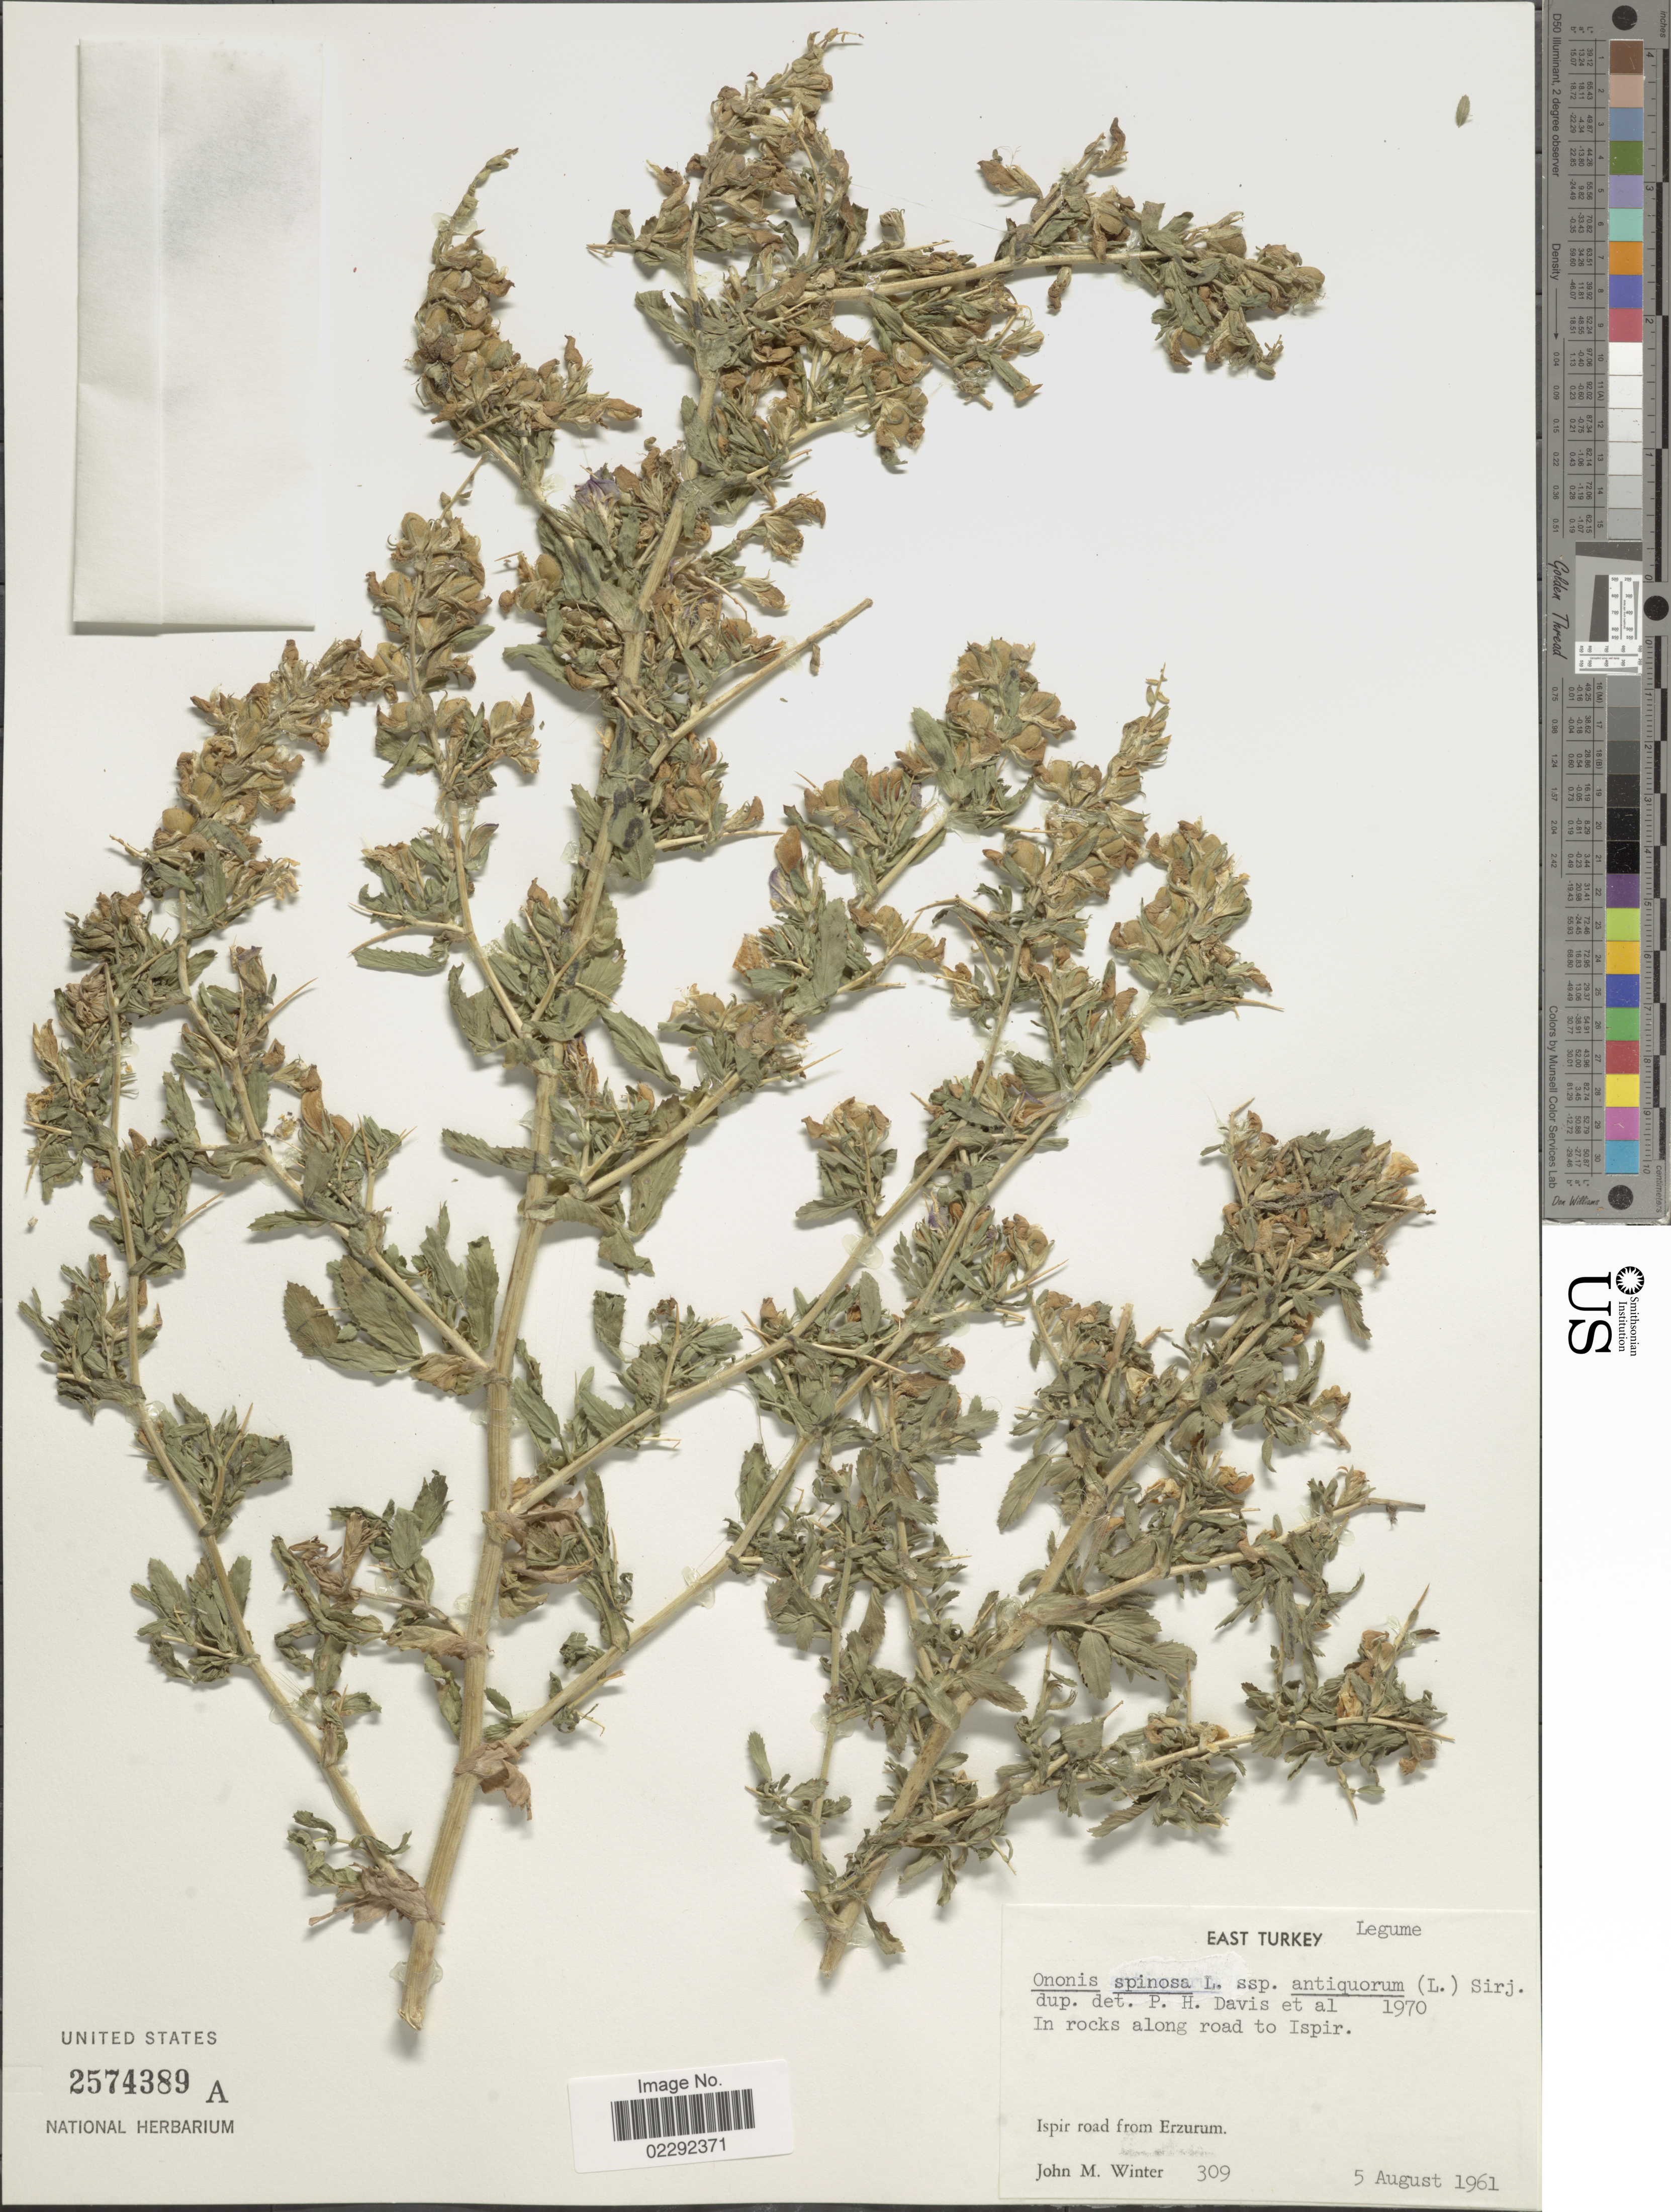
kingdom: Plantae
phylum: Tracheophyta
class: Magnoliopsida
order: Fabales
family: Fabaceae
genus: Ononis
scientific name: Ononis spinosa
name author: L.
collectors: J. M. Winter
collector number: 309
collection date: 1961-08-05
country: Turkey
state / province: Erzurum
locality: East Tirkey. Ispir road from Erzurum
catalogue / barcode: US 2574389A